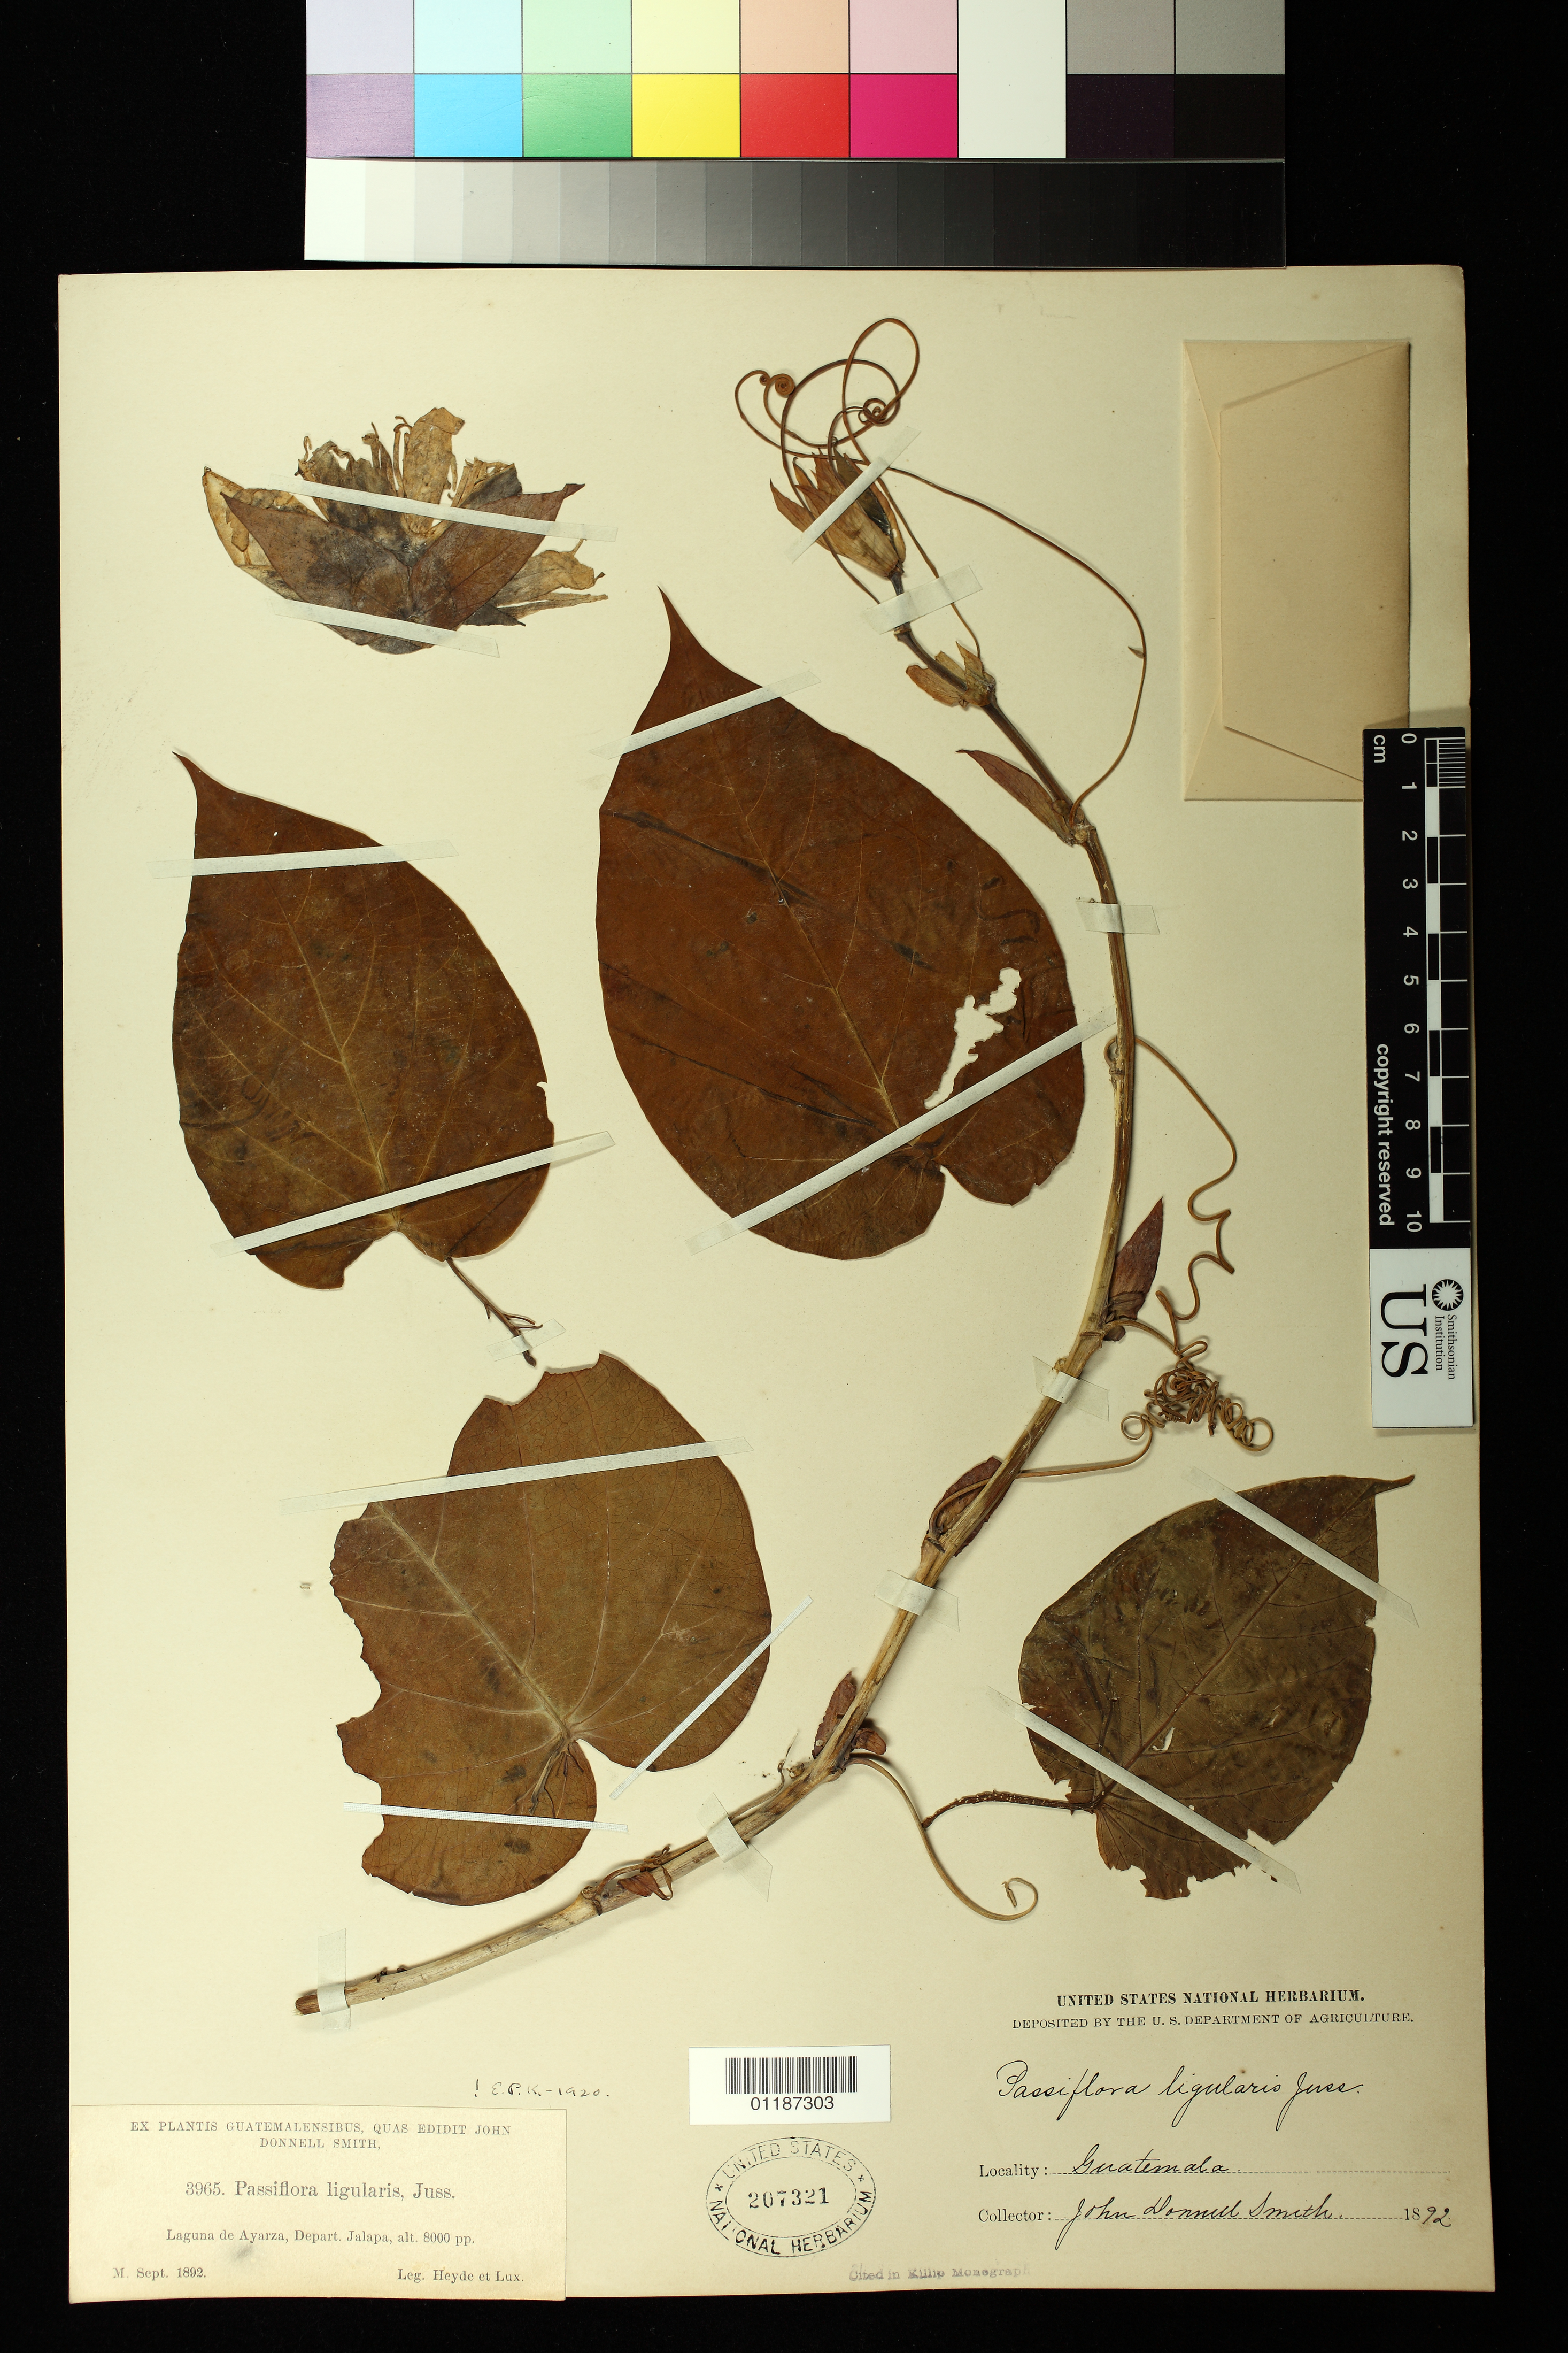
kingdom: Plantae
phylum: Tracheophyta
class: Magnoliopsida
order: Malpighiales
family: Passifloraceae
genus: Passiflora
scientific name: Passiflora ligularis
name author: Juss.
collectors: J. Donnell Smith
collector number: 3965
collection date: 1892-09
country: Guatemala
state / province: Santa Rosa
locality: Laguna de Ayarza, Depart. Jalapa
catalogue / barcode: US 207321